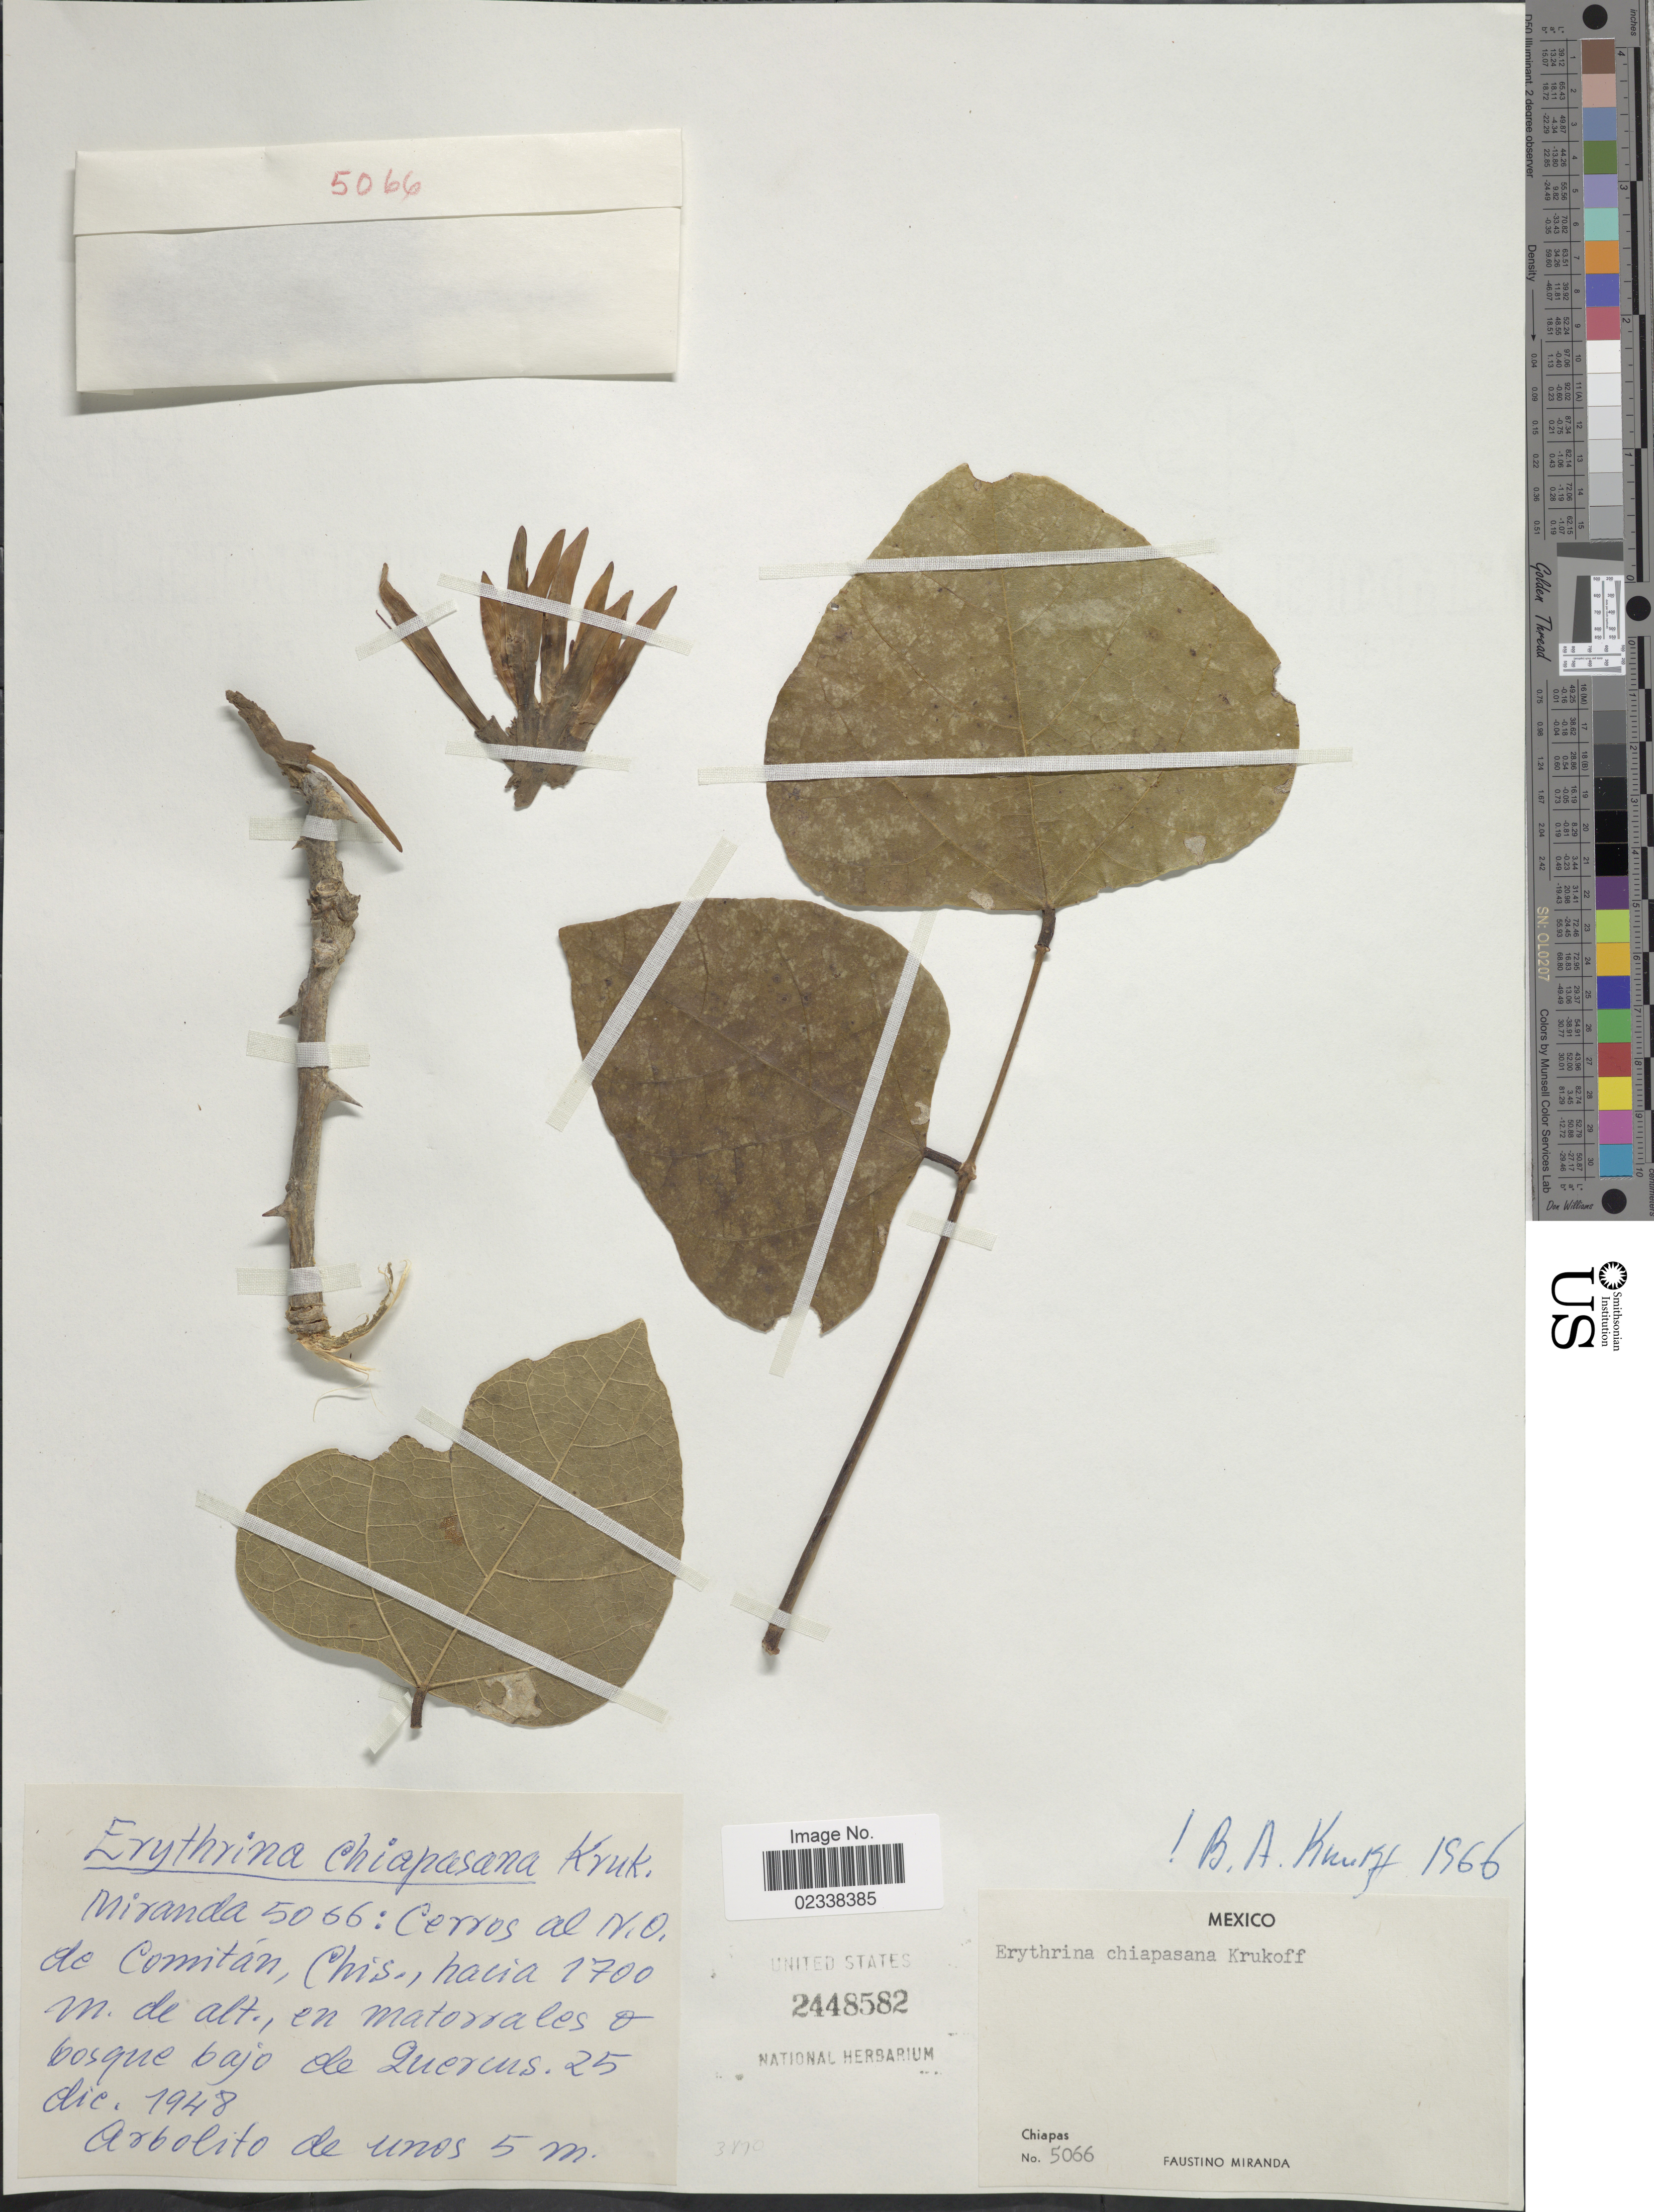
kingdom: Plantae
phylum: Tracheophyta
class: Magnoliopsida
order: Fabales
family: Fabaceae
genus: Erythrina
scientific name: Erythrina chiapasana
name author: Krukoff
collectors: F. Miranda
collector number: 5066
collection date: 1948-12-25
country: Mexico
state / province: Chiapas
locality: Cerros al N. O. de Comitan, en matorrales o bosque bajo de Quercus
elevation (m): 1700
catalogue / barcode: US 2448582